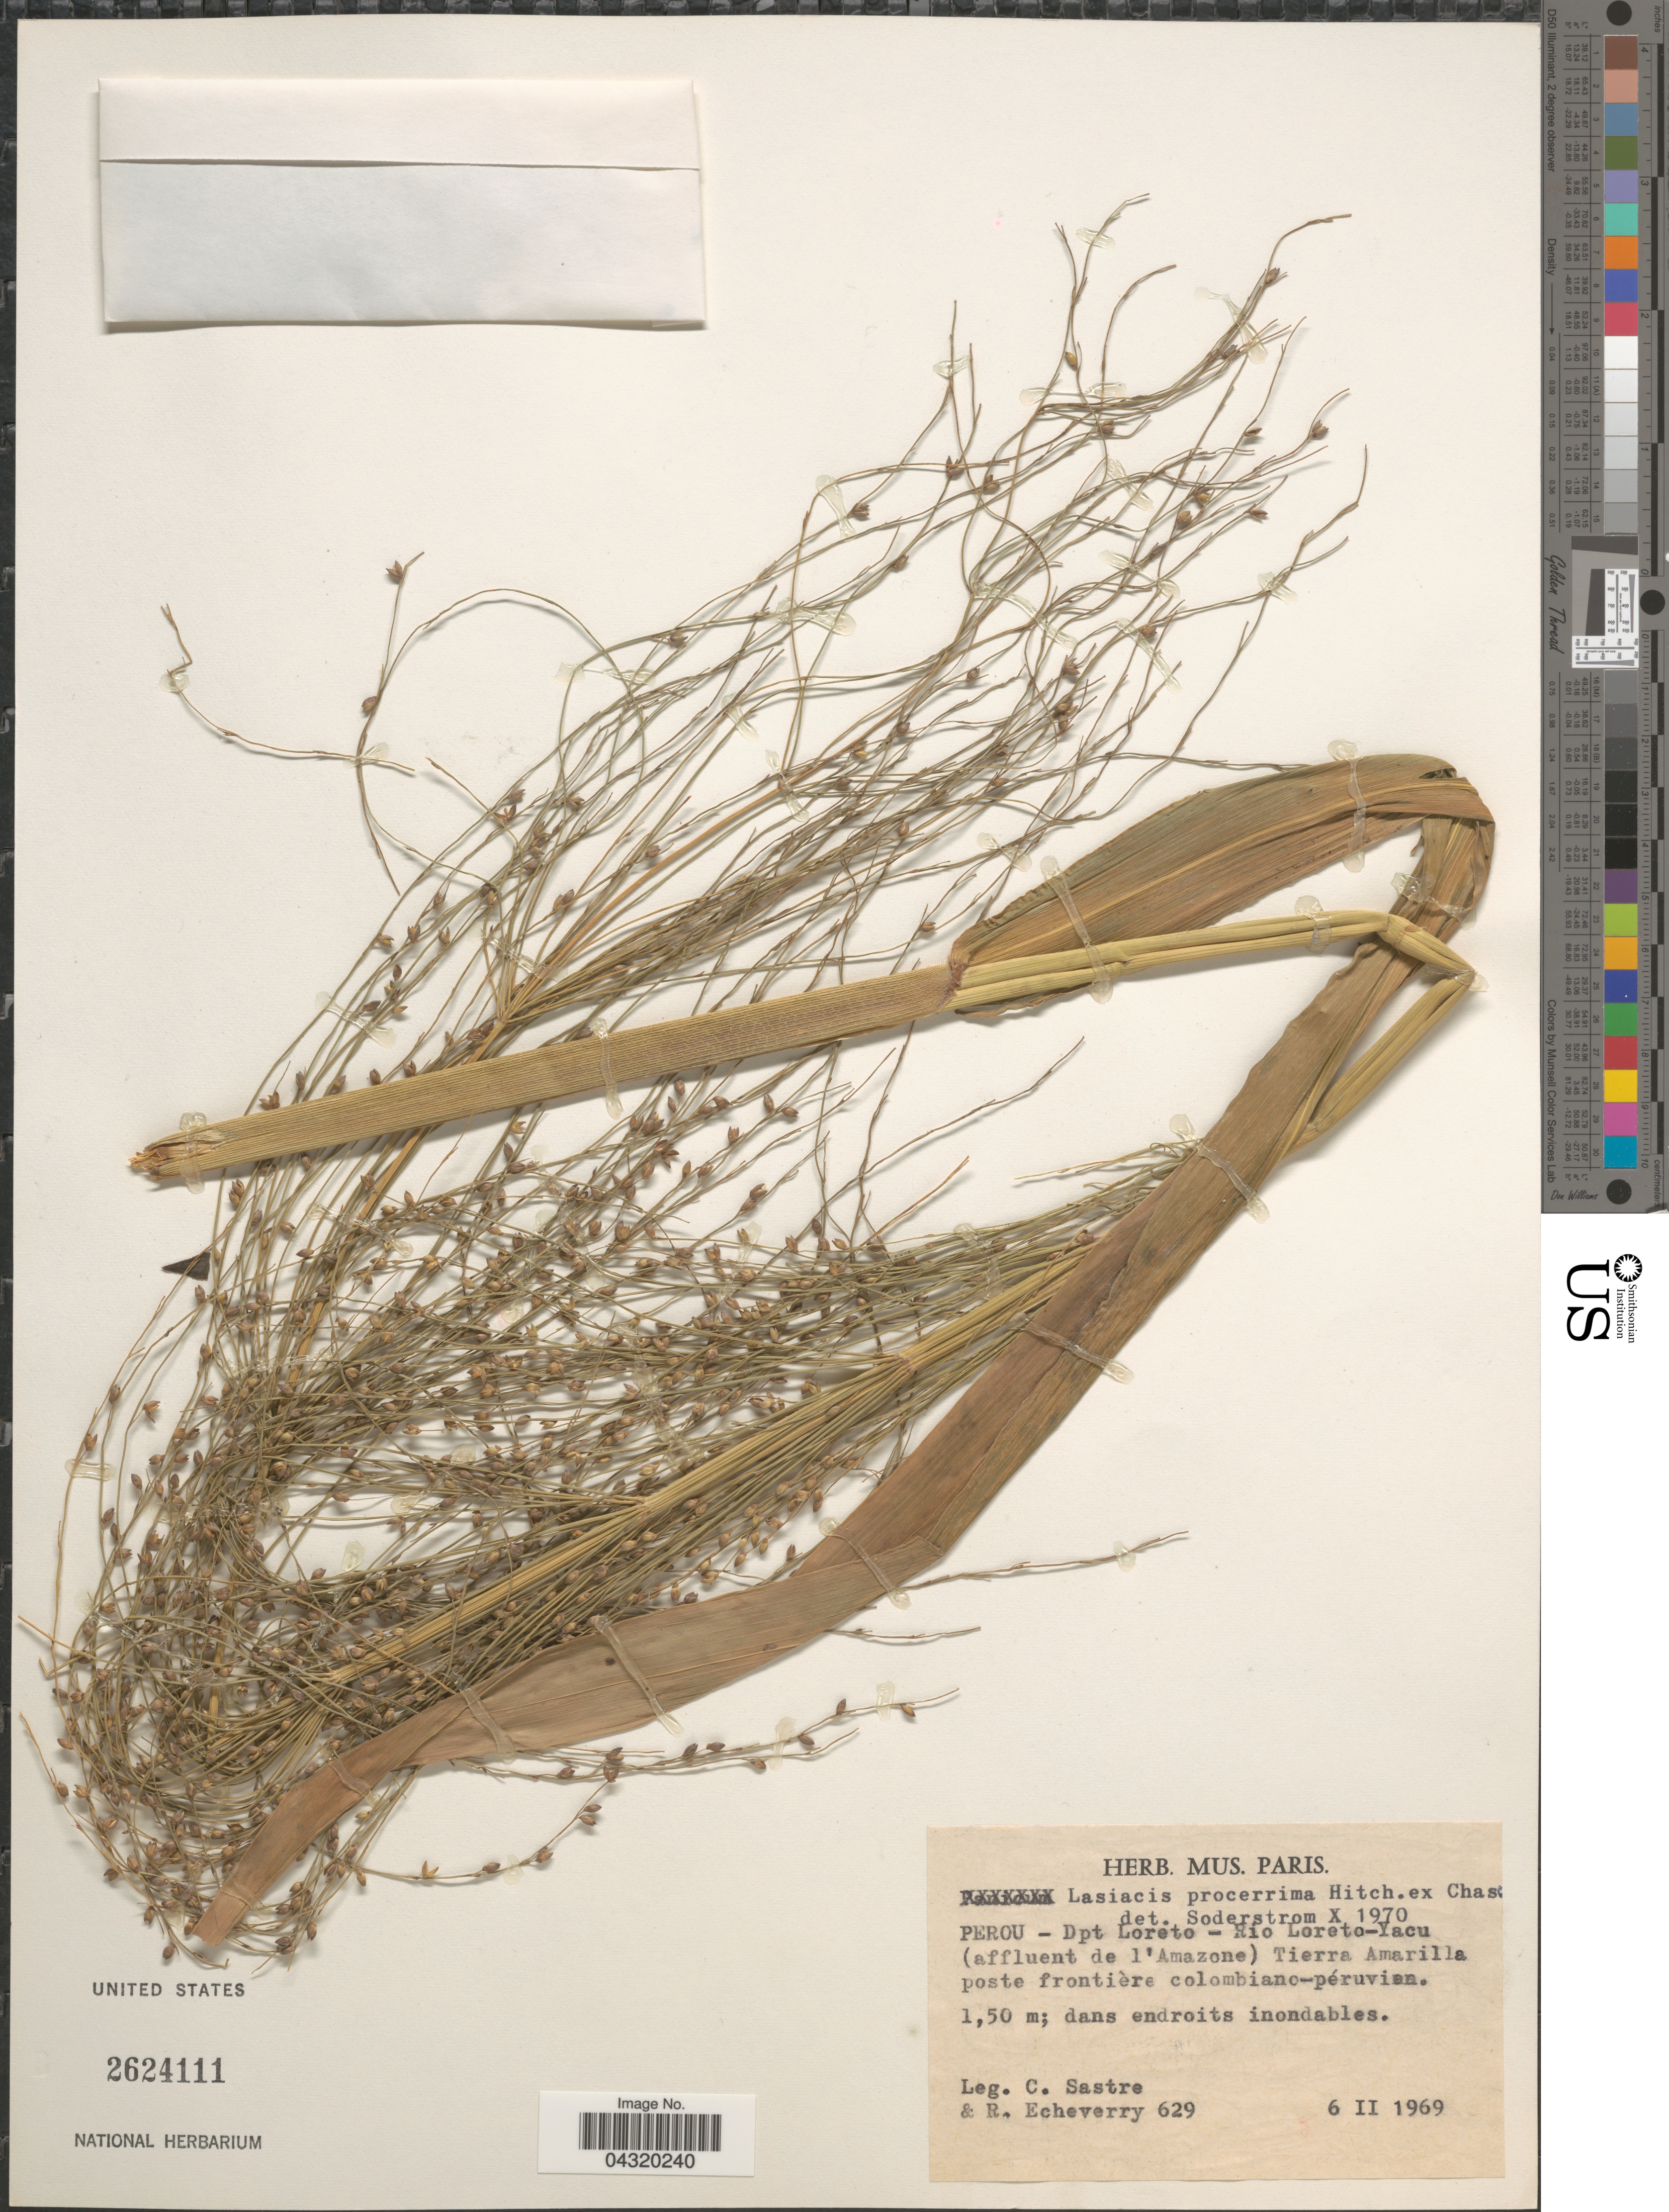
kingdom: Plantae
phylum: Tracheophyta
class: Liliopsida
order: Poales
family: Poaceae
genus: Lasiacis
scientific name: Lasiacis procerrima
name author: (Hack.) Hitchc.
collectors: C. Sastre & R. Echeverry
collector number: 629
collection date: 1969-02-06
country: Peru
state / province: Loreto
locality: Perou- Dpt. Loreto- Rio Loreto- Yacu (affluent de l'Amazone) Tierra Amarilla poste frontièe colombiano-péruvian.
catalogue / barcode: US 2624111